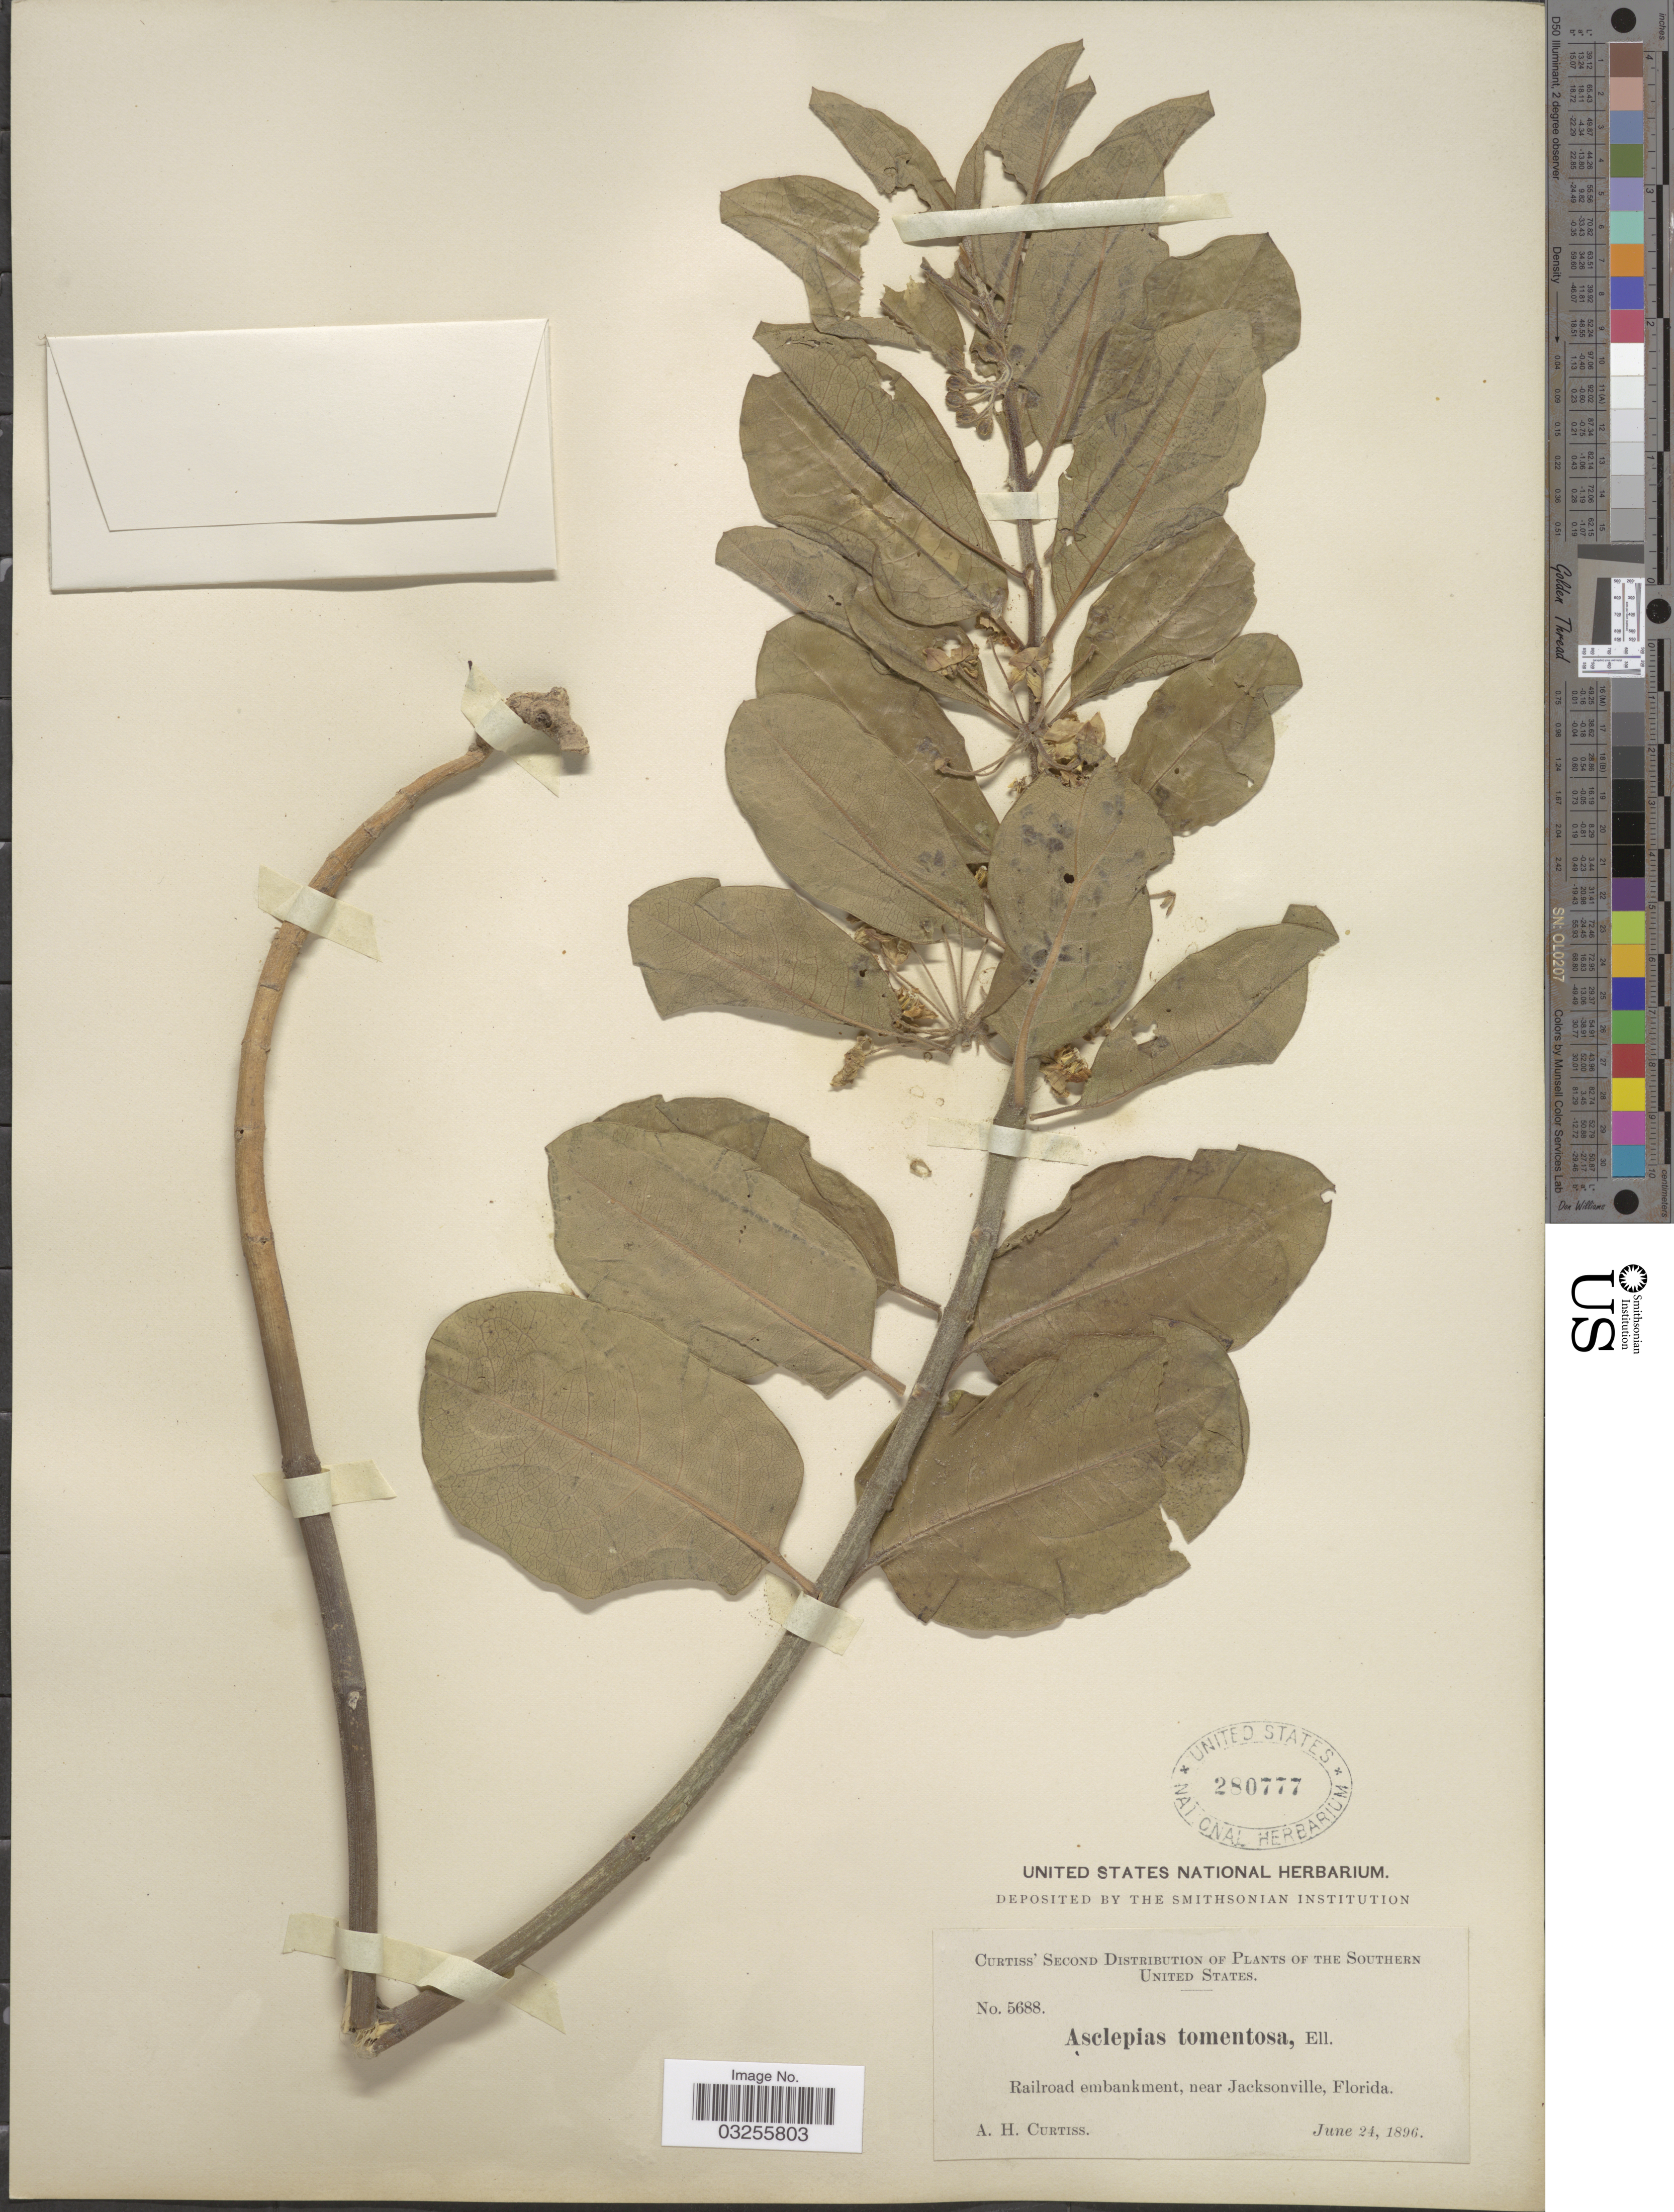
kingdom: Plantae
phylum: Tracheophyta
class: Magnoliopsida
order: Gentianales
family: Apocynaceae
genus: Asclepias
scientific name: Asclepias tomentosa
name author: Elliott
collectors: A. H. Curtiss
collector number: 5688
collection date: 1896-06-24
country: United States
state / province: Florida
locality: The Southern United States. Railroad embankment, near Jacksonville.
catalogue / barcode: US 280777